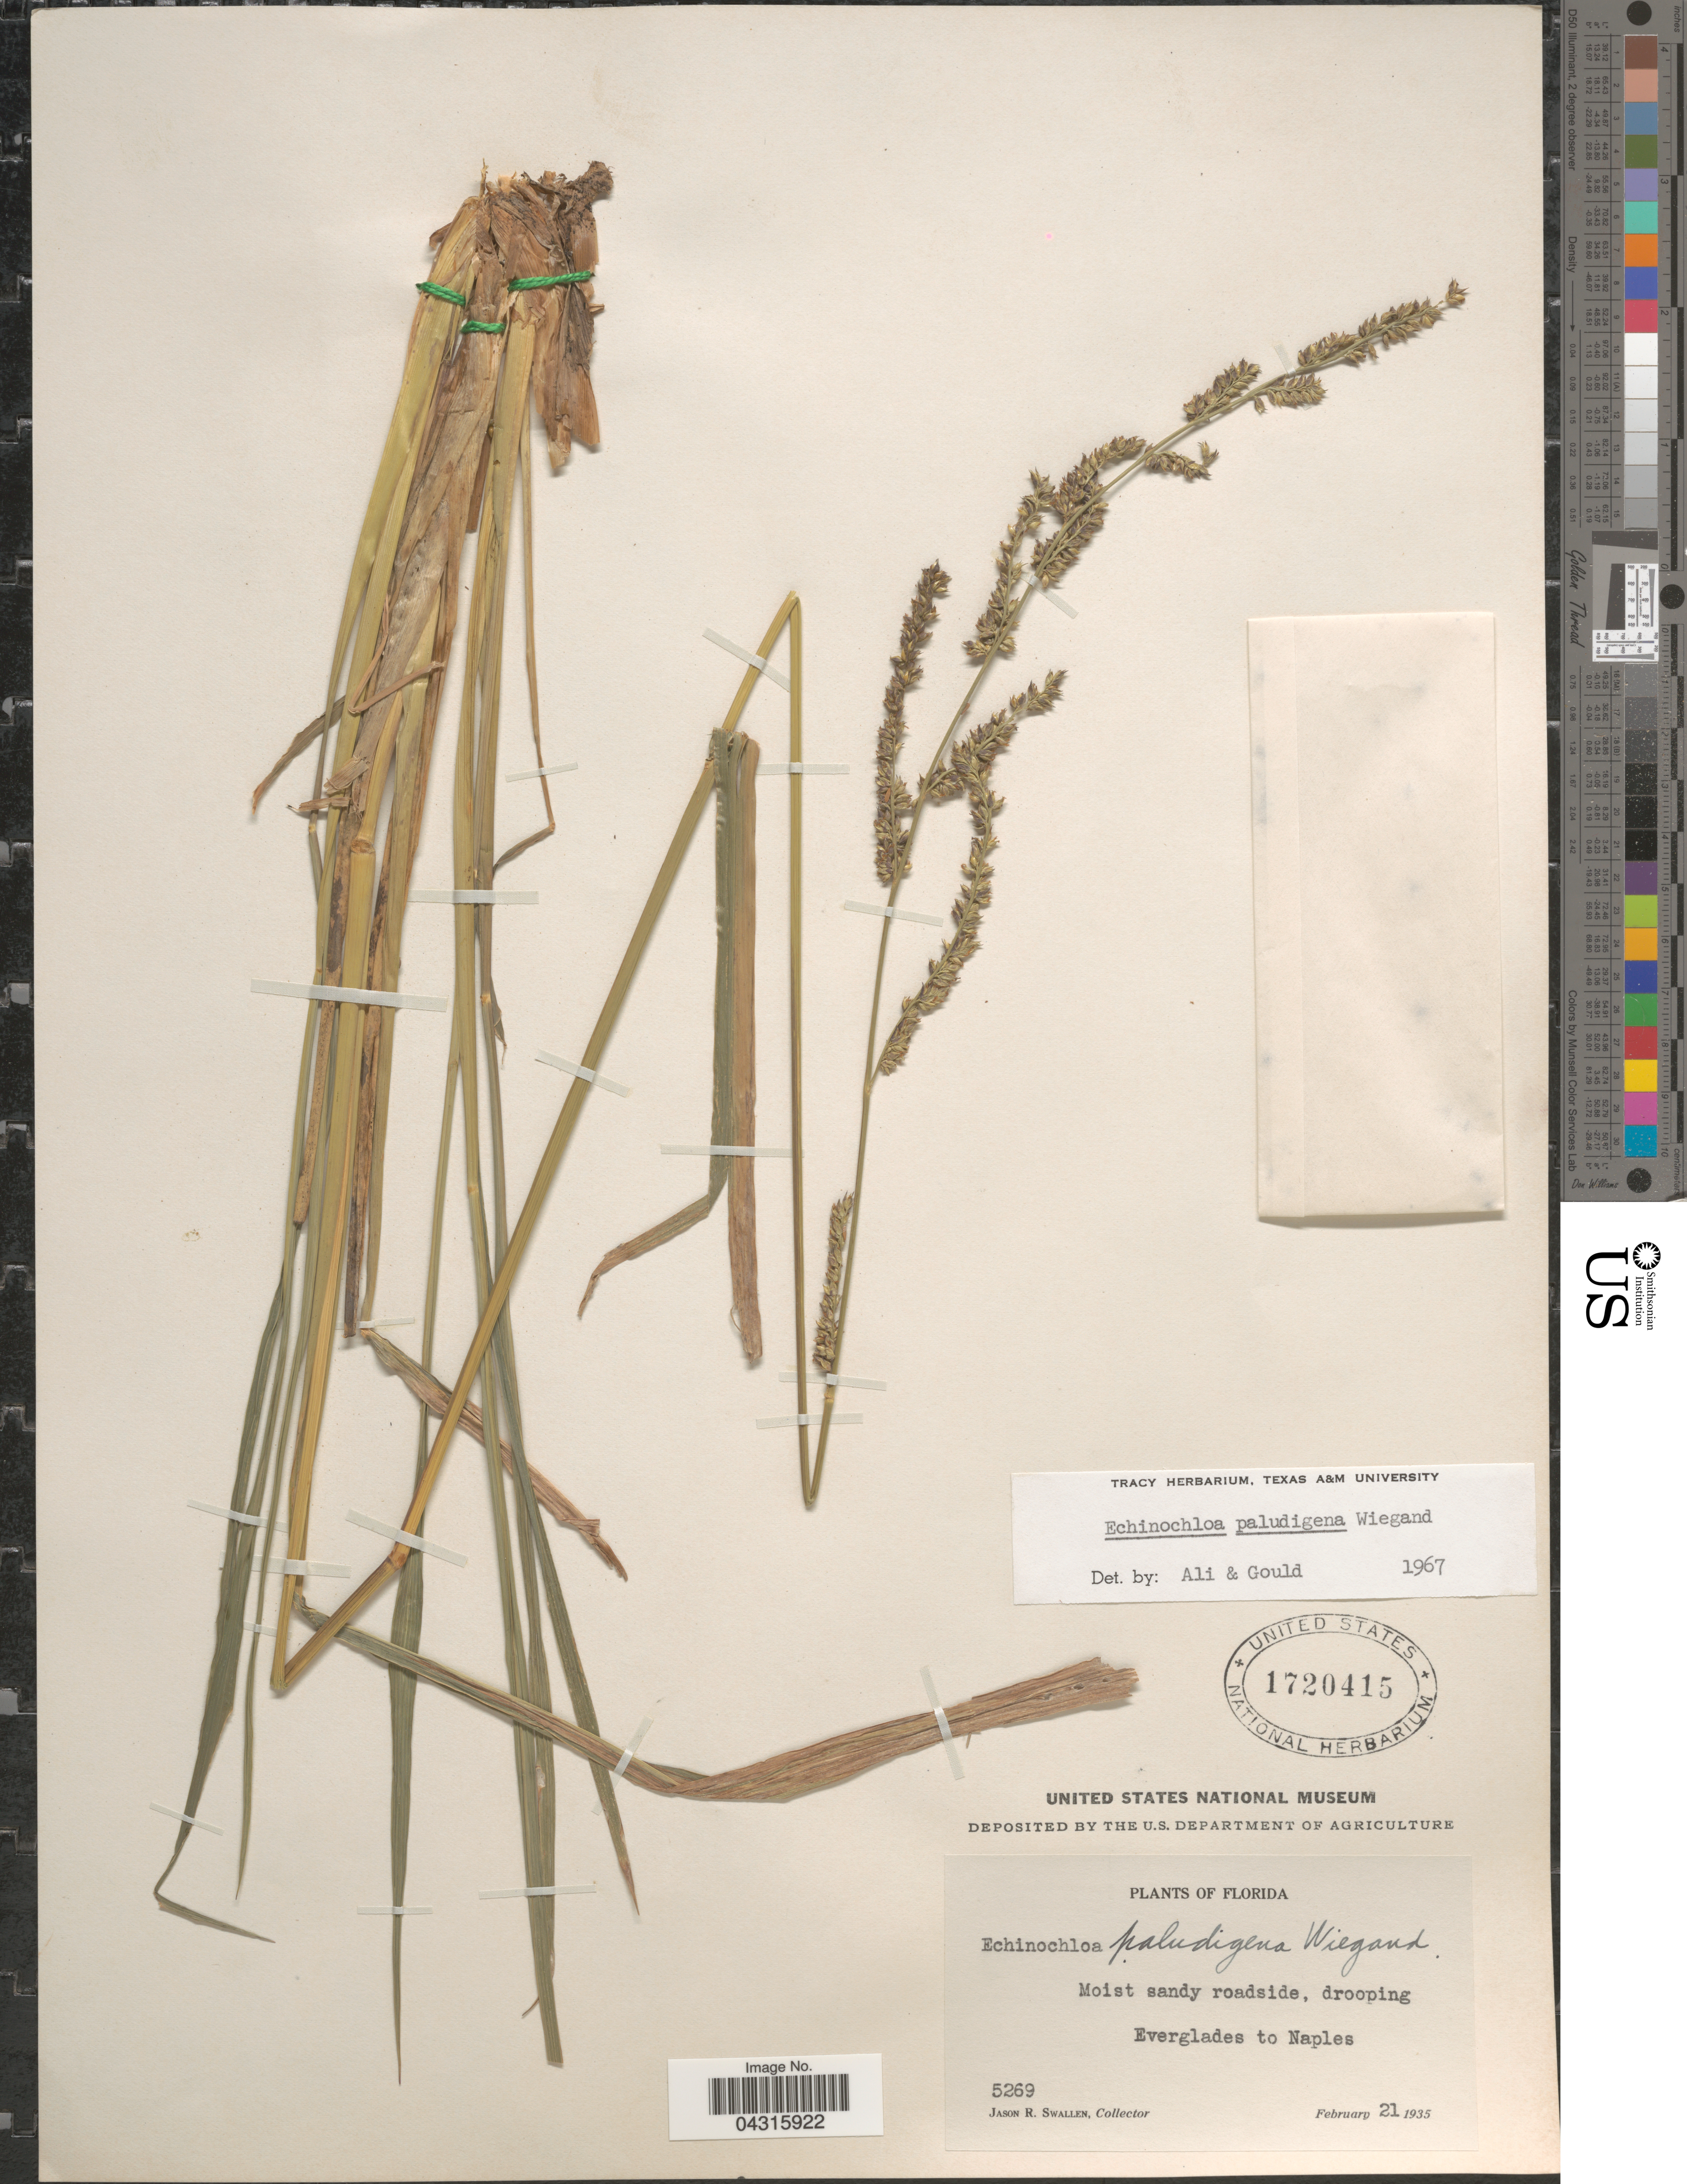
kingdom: Plantae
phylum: Tracheophyta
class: Liliopsida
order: Poales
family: Poaceae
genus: Echinochloa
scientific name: Echinochloa paludigena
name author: Wiegand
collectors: J. R. Swallen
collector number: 5269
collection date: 1935-02-21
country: United States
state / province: Florida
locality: Moist sandy roadside, drooping Everglades to Naples.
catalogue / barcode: US 1720415